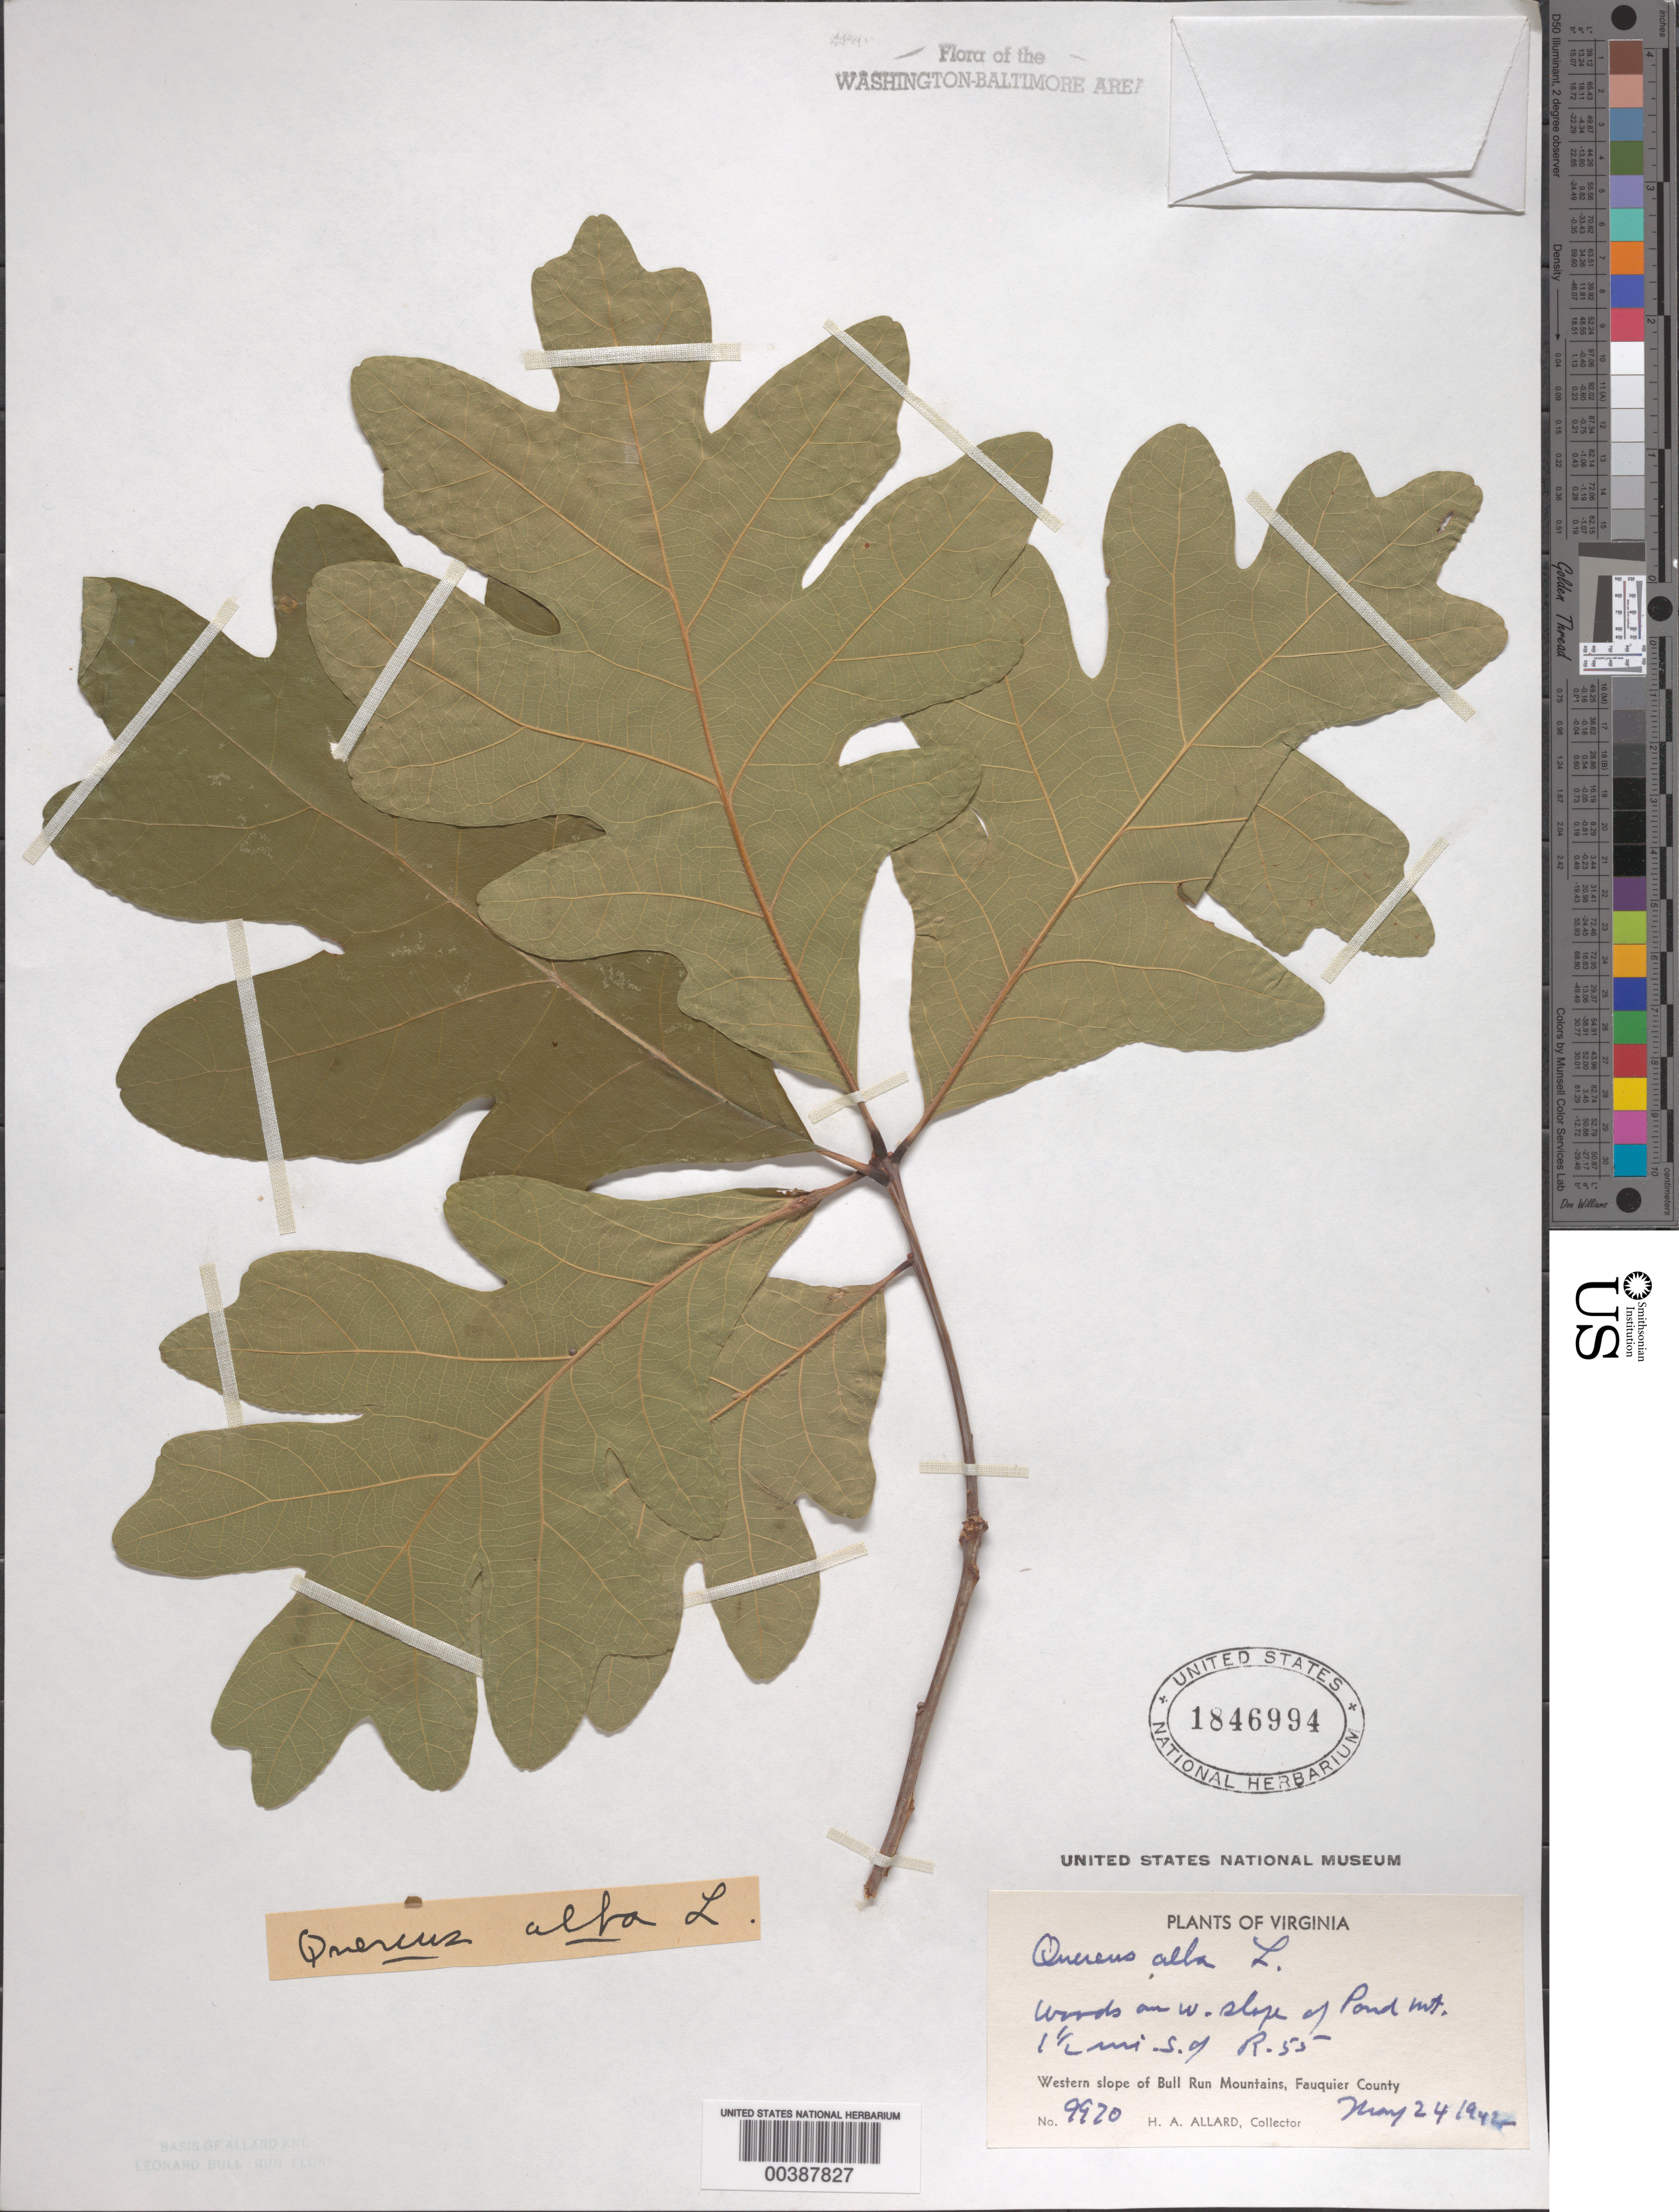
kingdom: Plantae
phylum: Tracheophyta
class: Magnoliopsida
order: Fagales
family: Fagaceae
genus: Quercus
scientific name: Quercus alba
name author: L.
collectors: H. A. Allard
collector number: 9920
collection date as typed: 24 May 1942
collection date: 1942-05-24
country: United States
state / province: Virginia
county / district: Fauquier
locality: South of Highway 55, Pond Mountain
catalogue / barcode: US 1846994